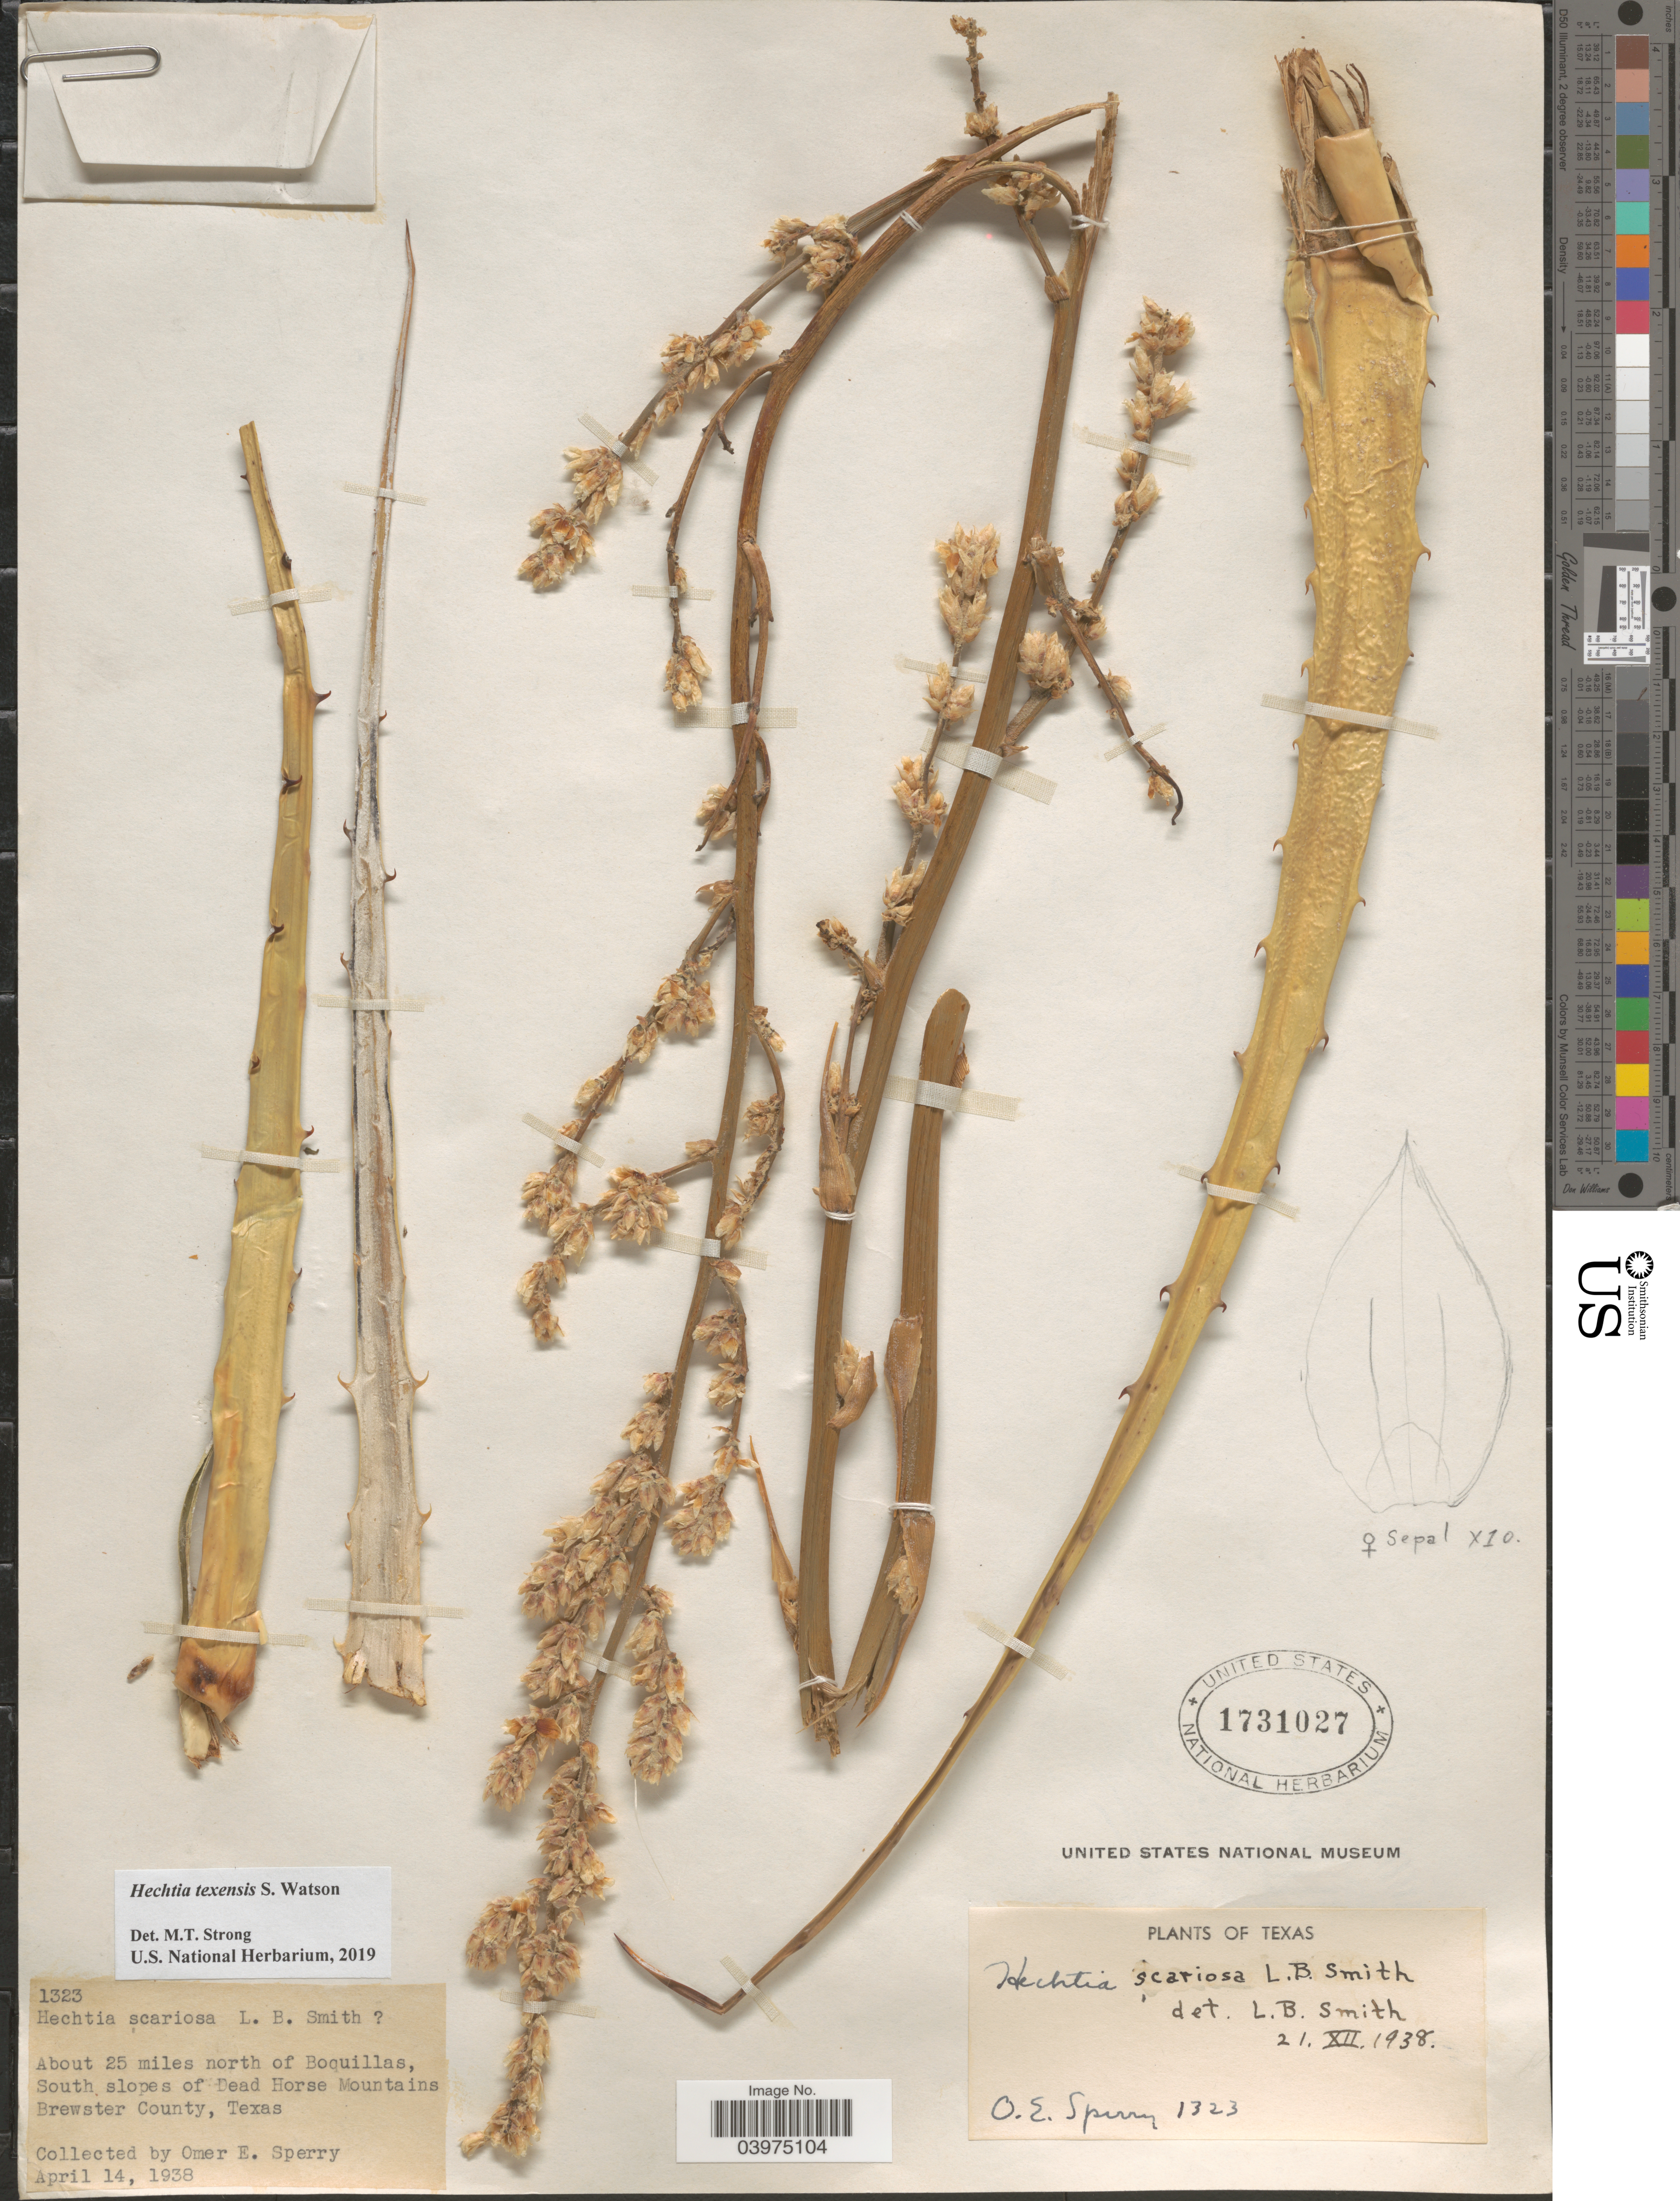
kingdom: Plantae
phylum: Tracheophyta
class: Liliopsida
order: Poales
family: Bromeliaceae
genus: Hechtia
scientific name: Hechtia sp.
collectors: O. E. Sperry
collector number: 1323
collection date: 1938-04-14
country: United States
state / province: Texas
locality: About 25 miles north of Boquillas. South slopes of Dead Horse Mountains. Brewster County.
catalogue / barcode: US 1731027